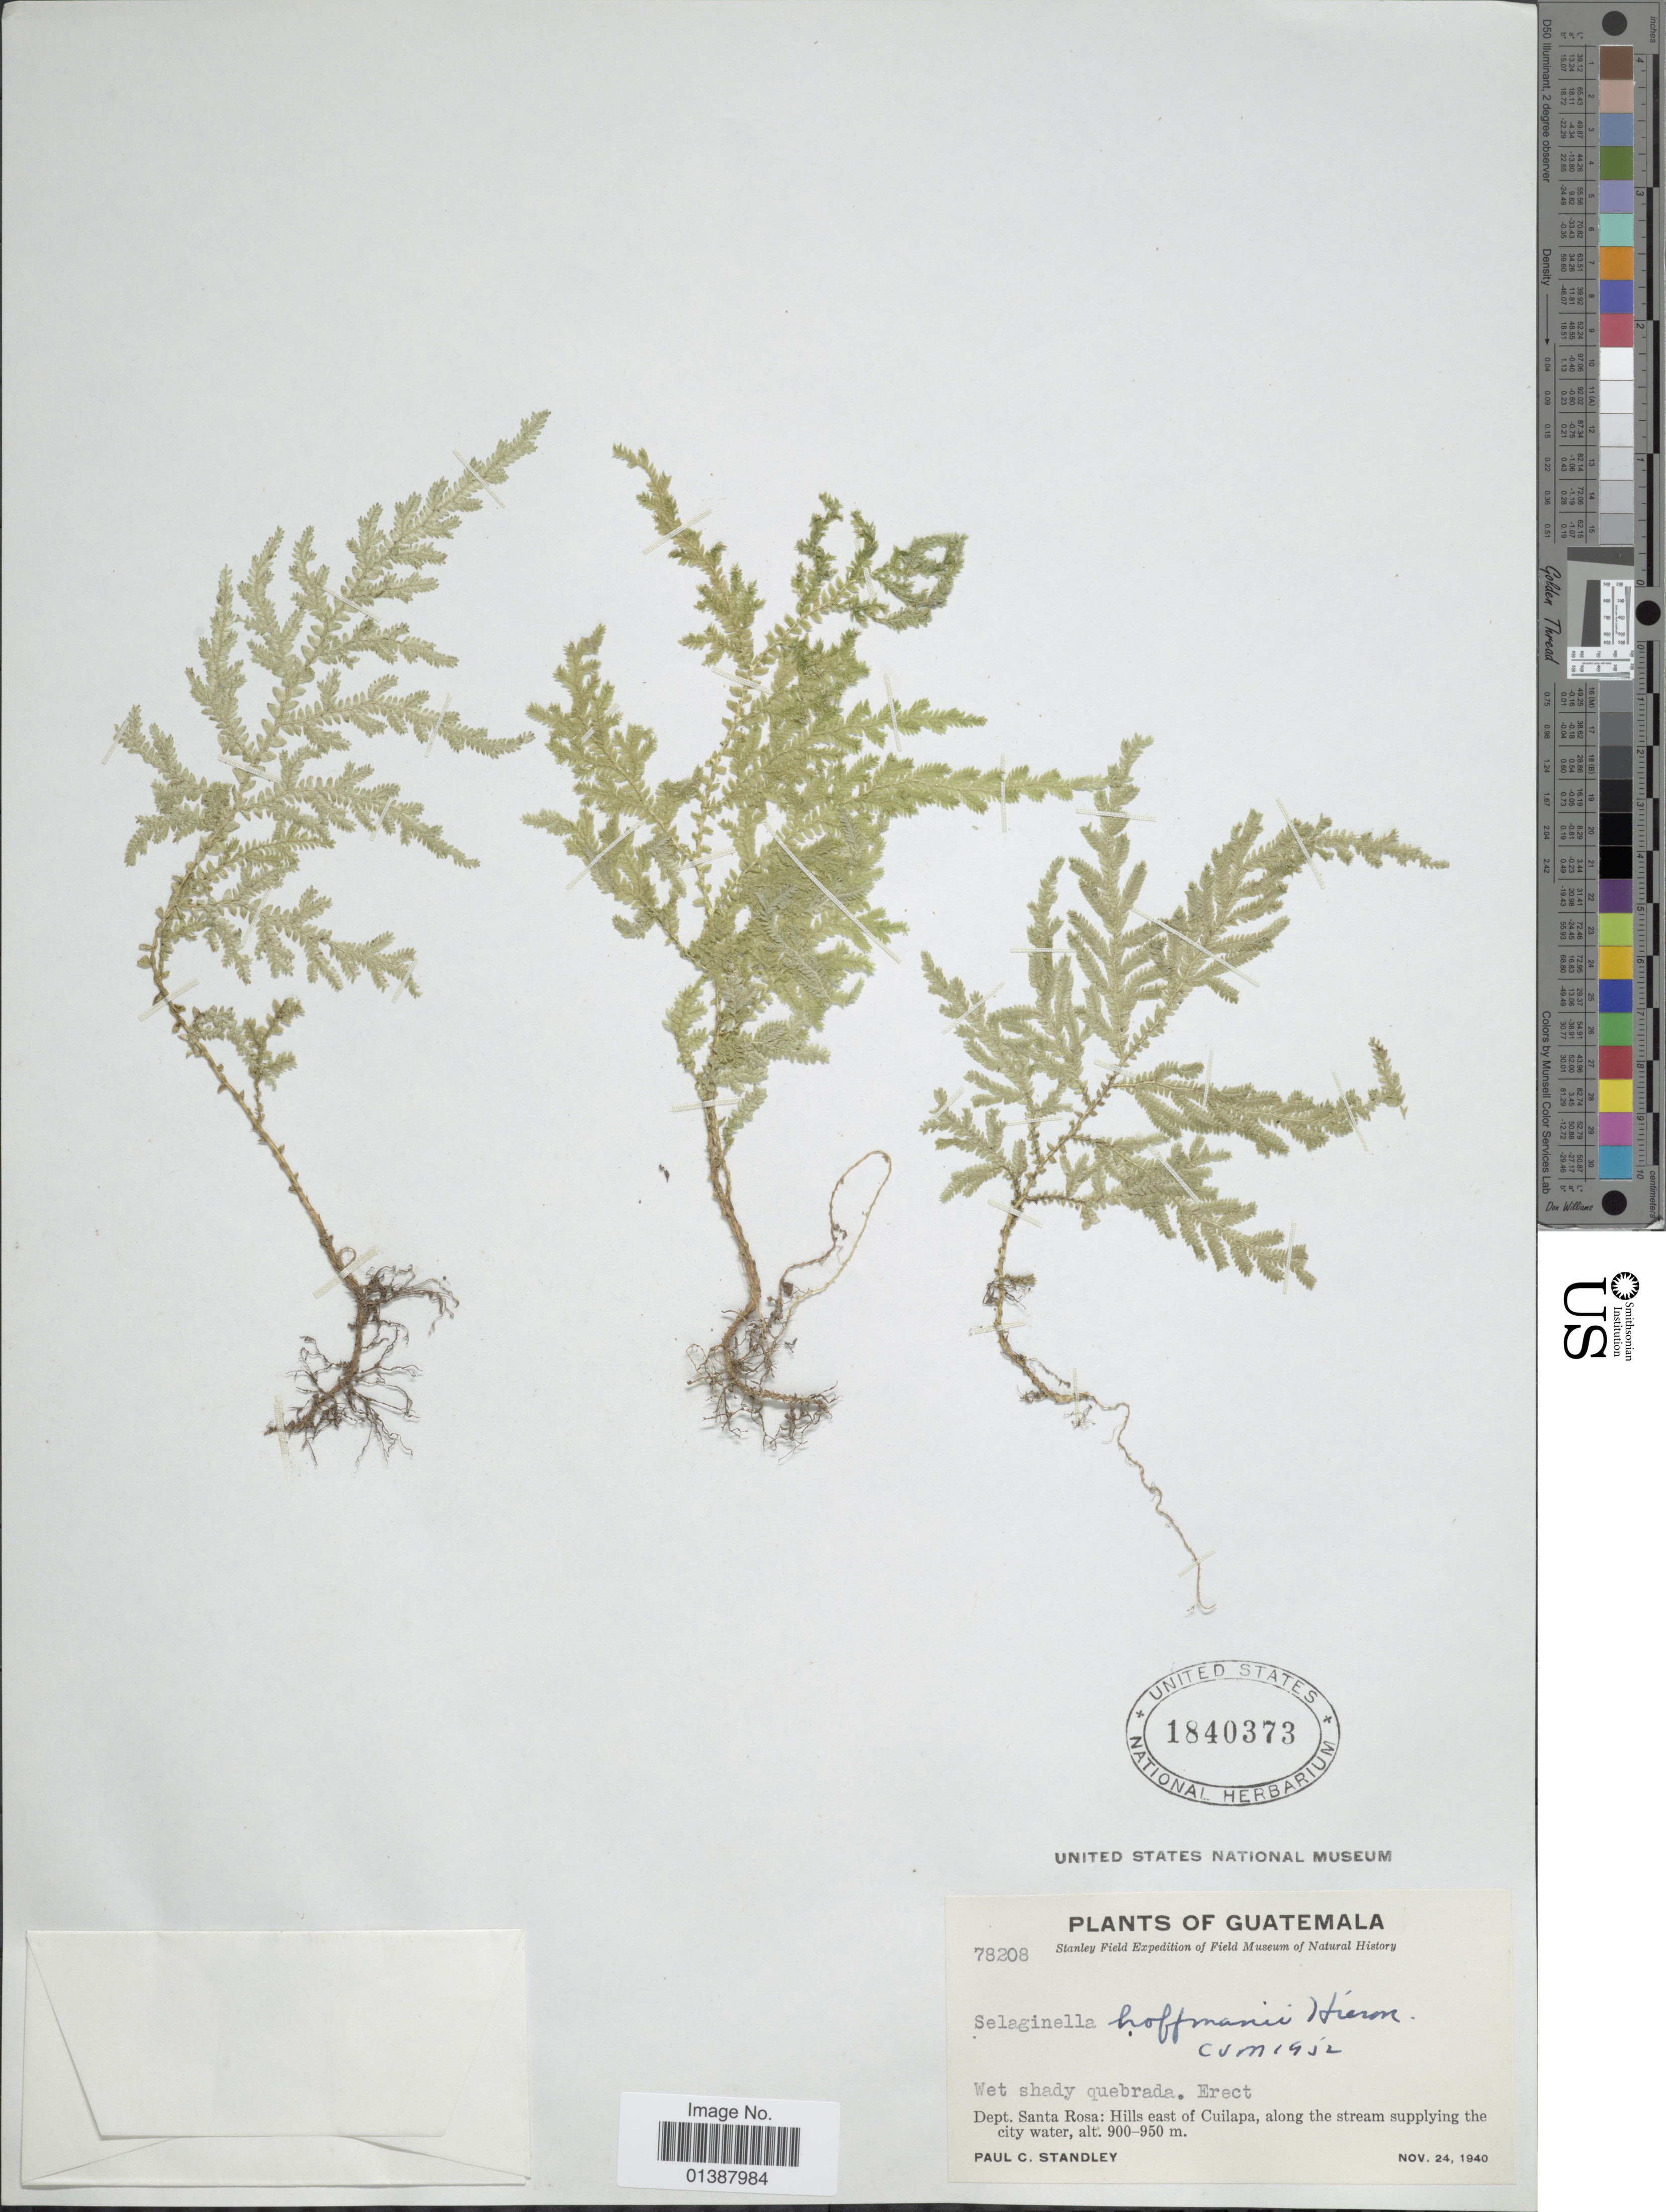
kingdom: Plantae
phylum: Tracheophyta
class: Lycopodiopsida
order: Selaginellales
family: Selaginellaceae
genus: Selaginella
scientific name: Selaginella hoffmannii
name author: Hieron.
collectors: P. C. Standley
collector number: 78208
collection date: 1940-11-24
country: Guatemala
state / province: Santa Rosa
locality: Dept Santa Rosa: Hills east of Cuilapa, along stream supplying the city water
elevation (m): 900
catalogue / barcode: US 1840373